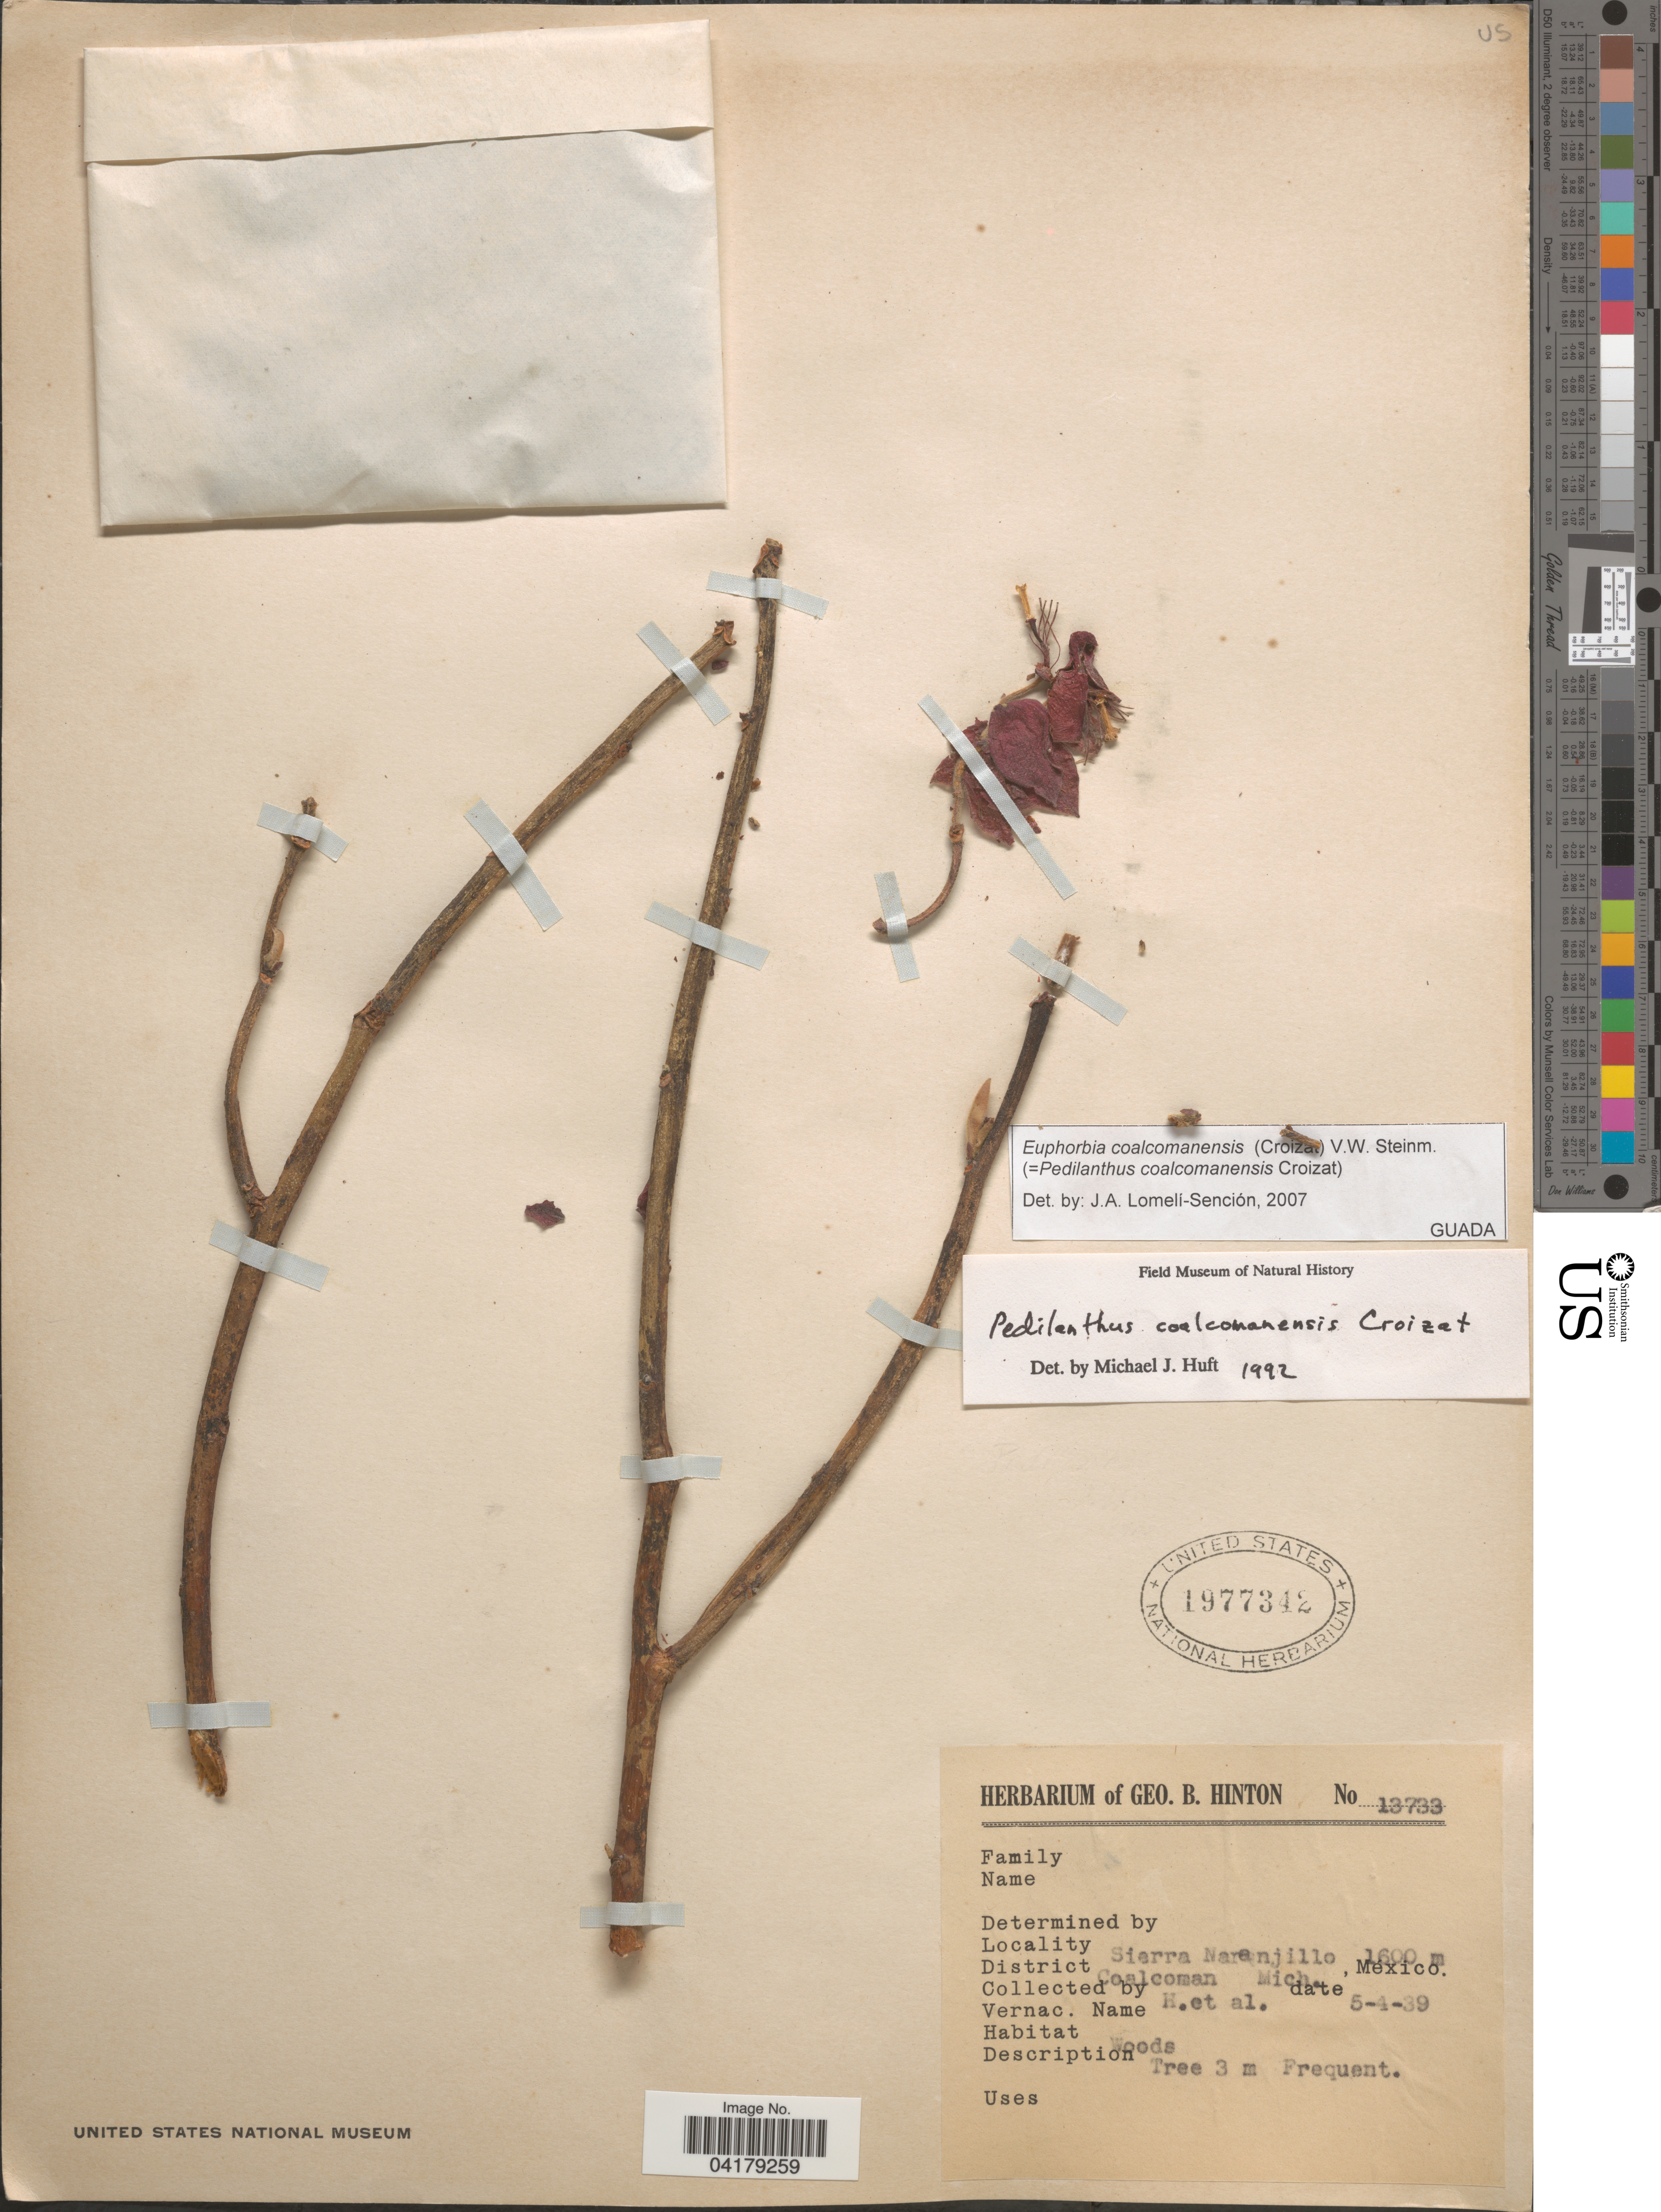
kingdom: Plantae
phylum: Tracheophyta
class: Magnoliopsida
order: Malpighiales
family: Euphorbiaceae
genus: Euphorbia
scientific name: Euphorbia coalcomanensis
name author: (Croizat) V.W. Steinm.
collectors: G. B. Hinton & et al.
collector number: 13733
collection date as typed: Transcribed d/m/y: 5/4/39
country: Mexico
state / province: Michoacán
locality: Sierra Naranjillo. District Coalcoman.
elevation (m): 1600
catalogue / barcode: US 1977342